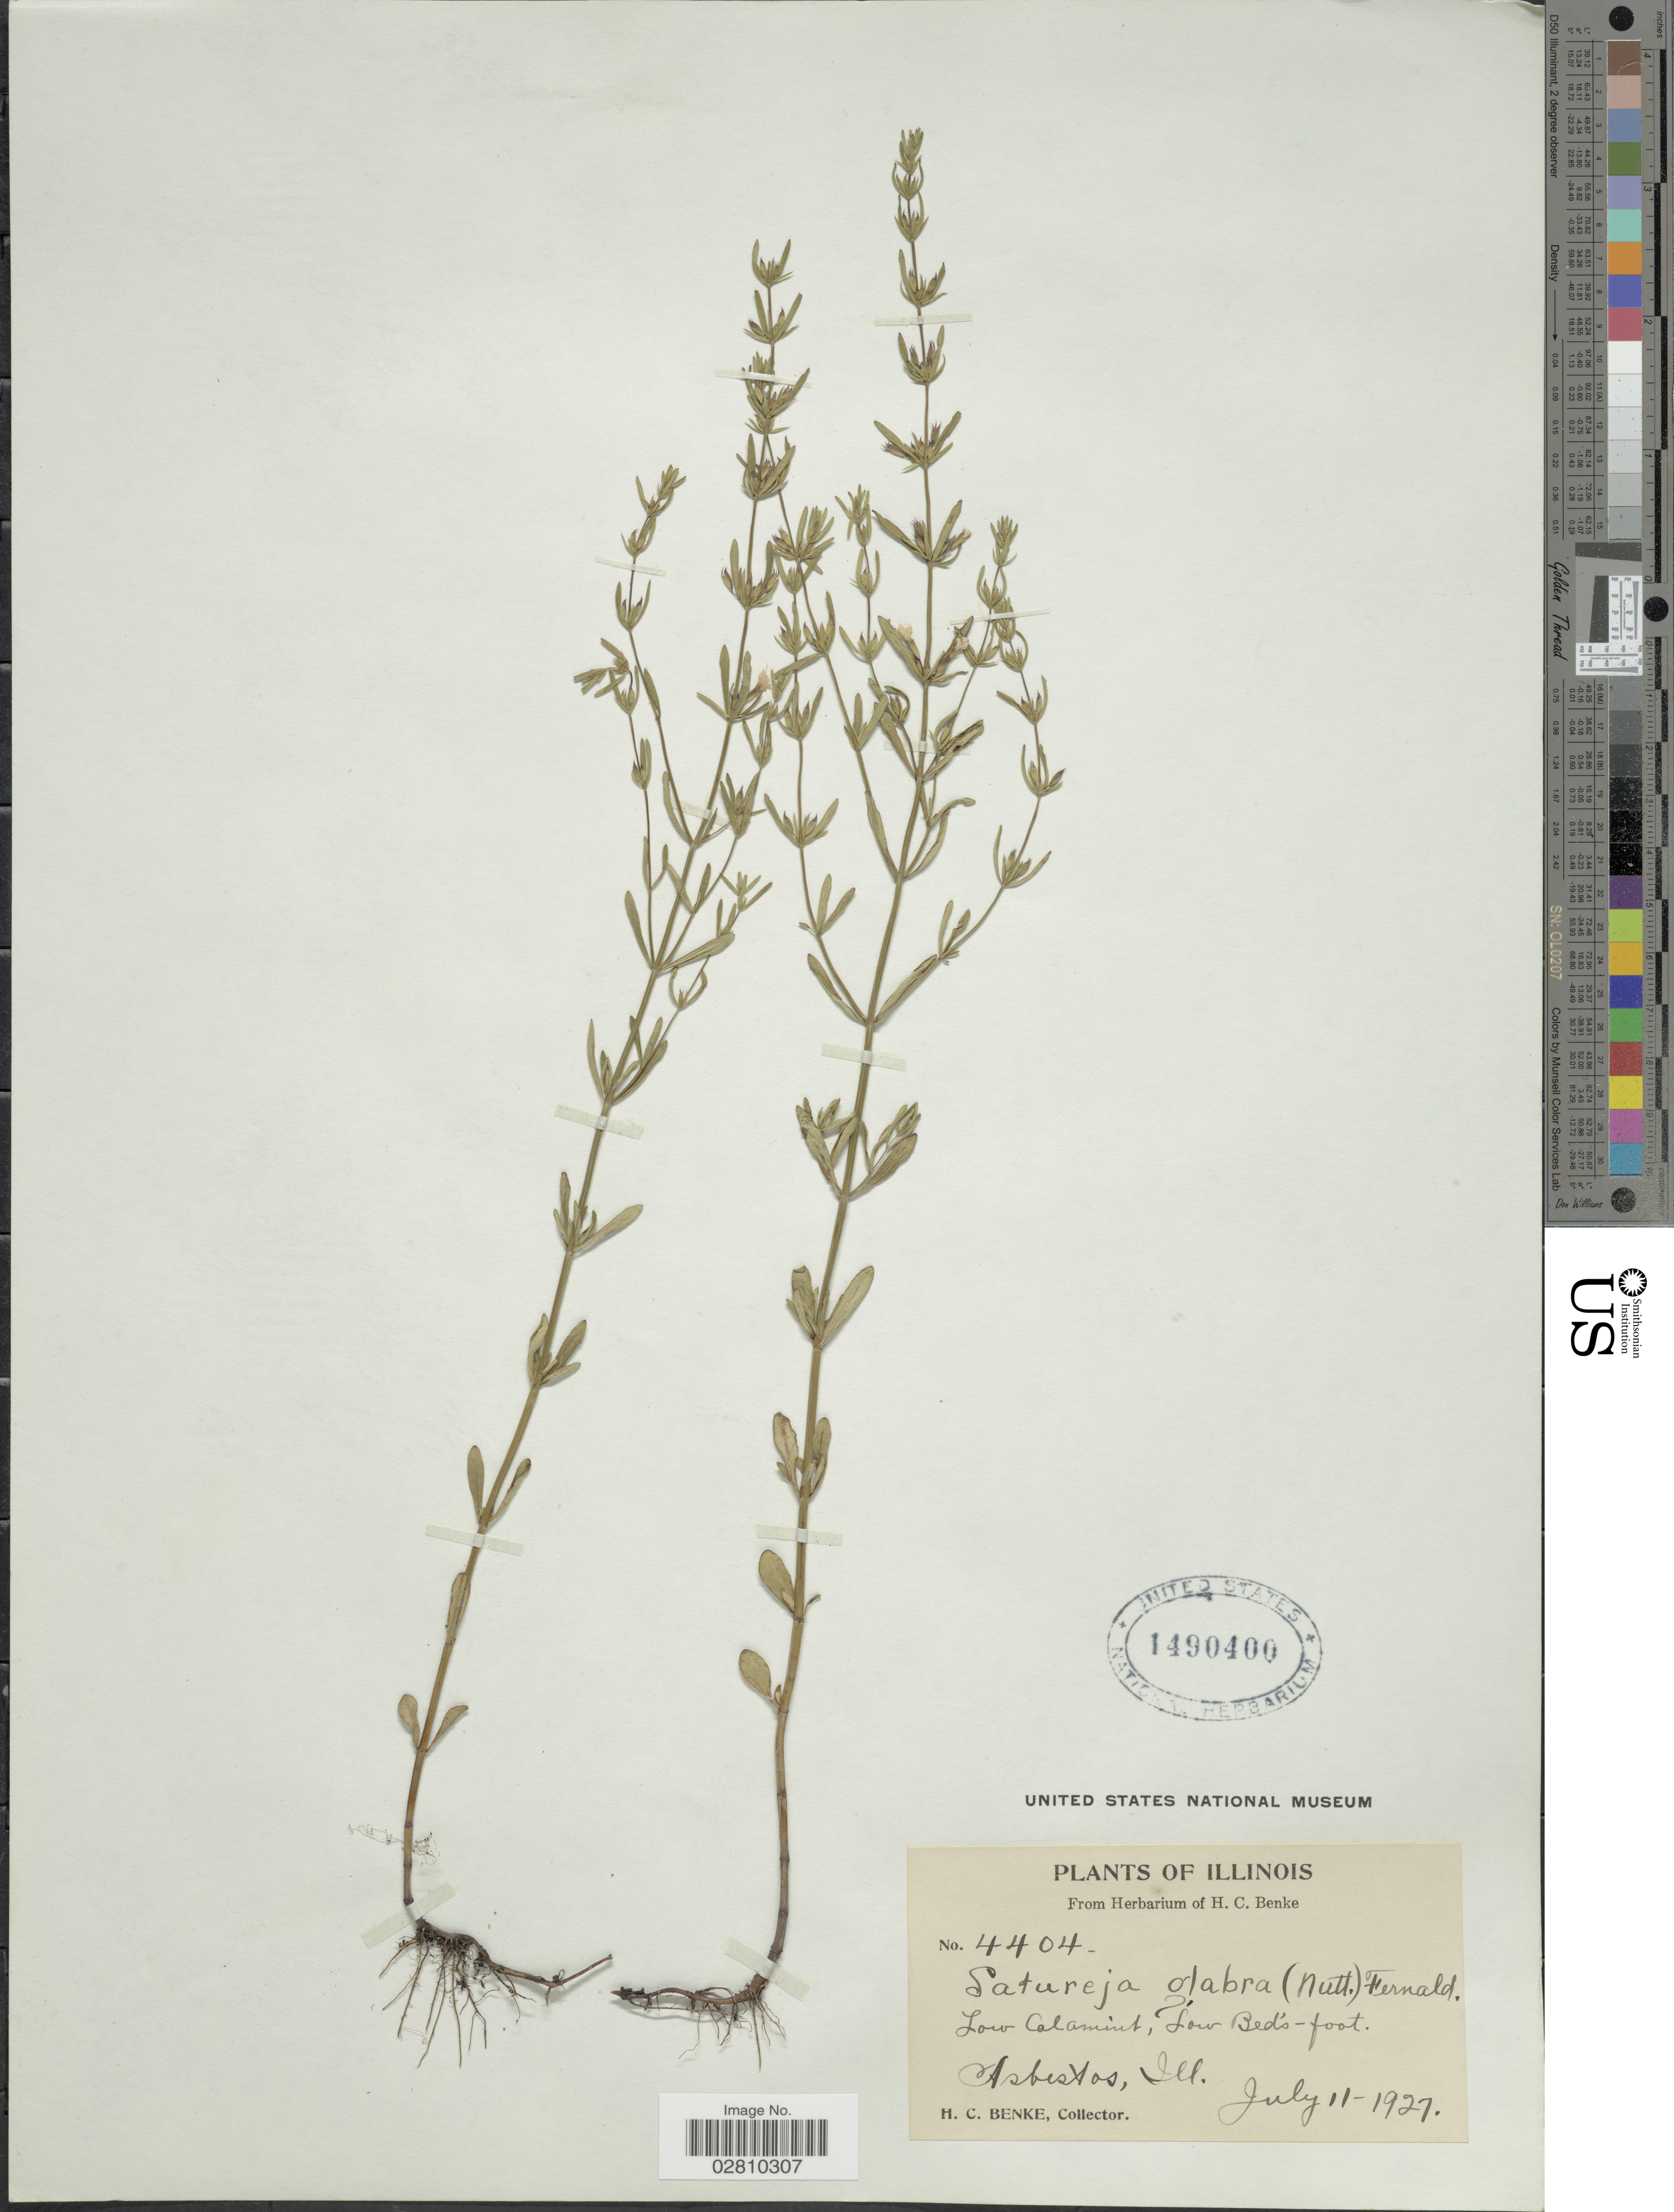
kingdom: Plantae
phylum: Tracheophyta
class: Magnoliopsida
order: Lamiales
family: Lamiaceae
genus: Clinopodium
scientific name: Clinopodium glabrum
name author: (Nutt.) Kuntze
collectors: H. Benke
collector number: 4404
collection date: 1927-07-11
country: United States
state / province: Illinois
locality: Low Calamint, Low Bed's-foot. Asbestos, Ill.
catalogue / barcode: US 1490400